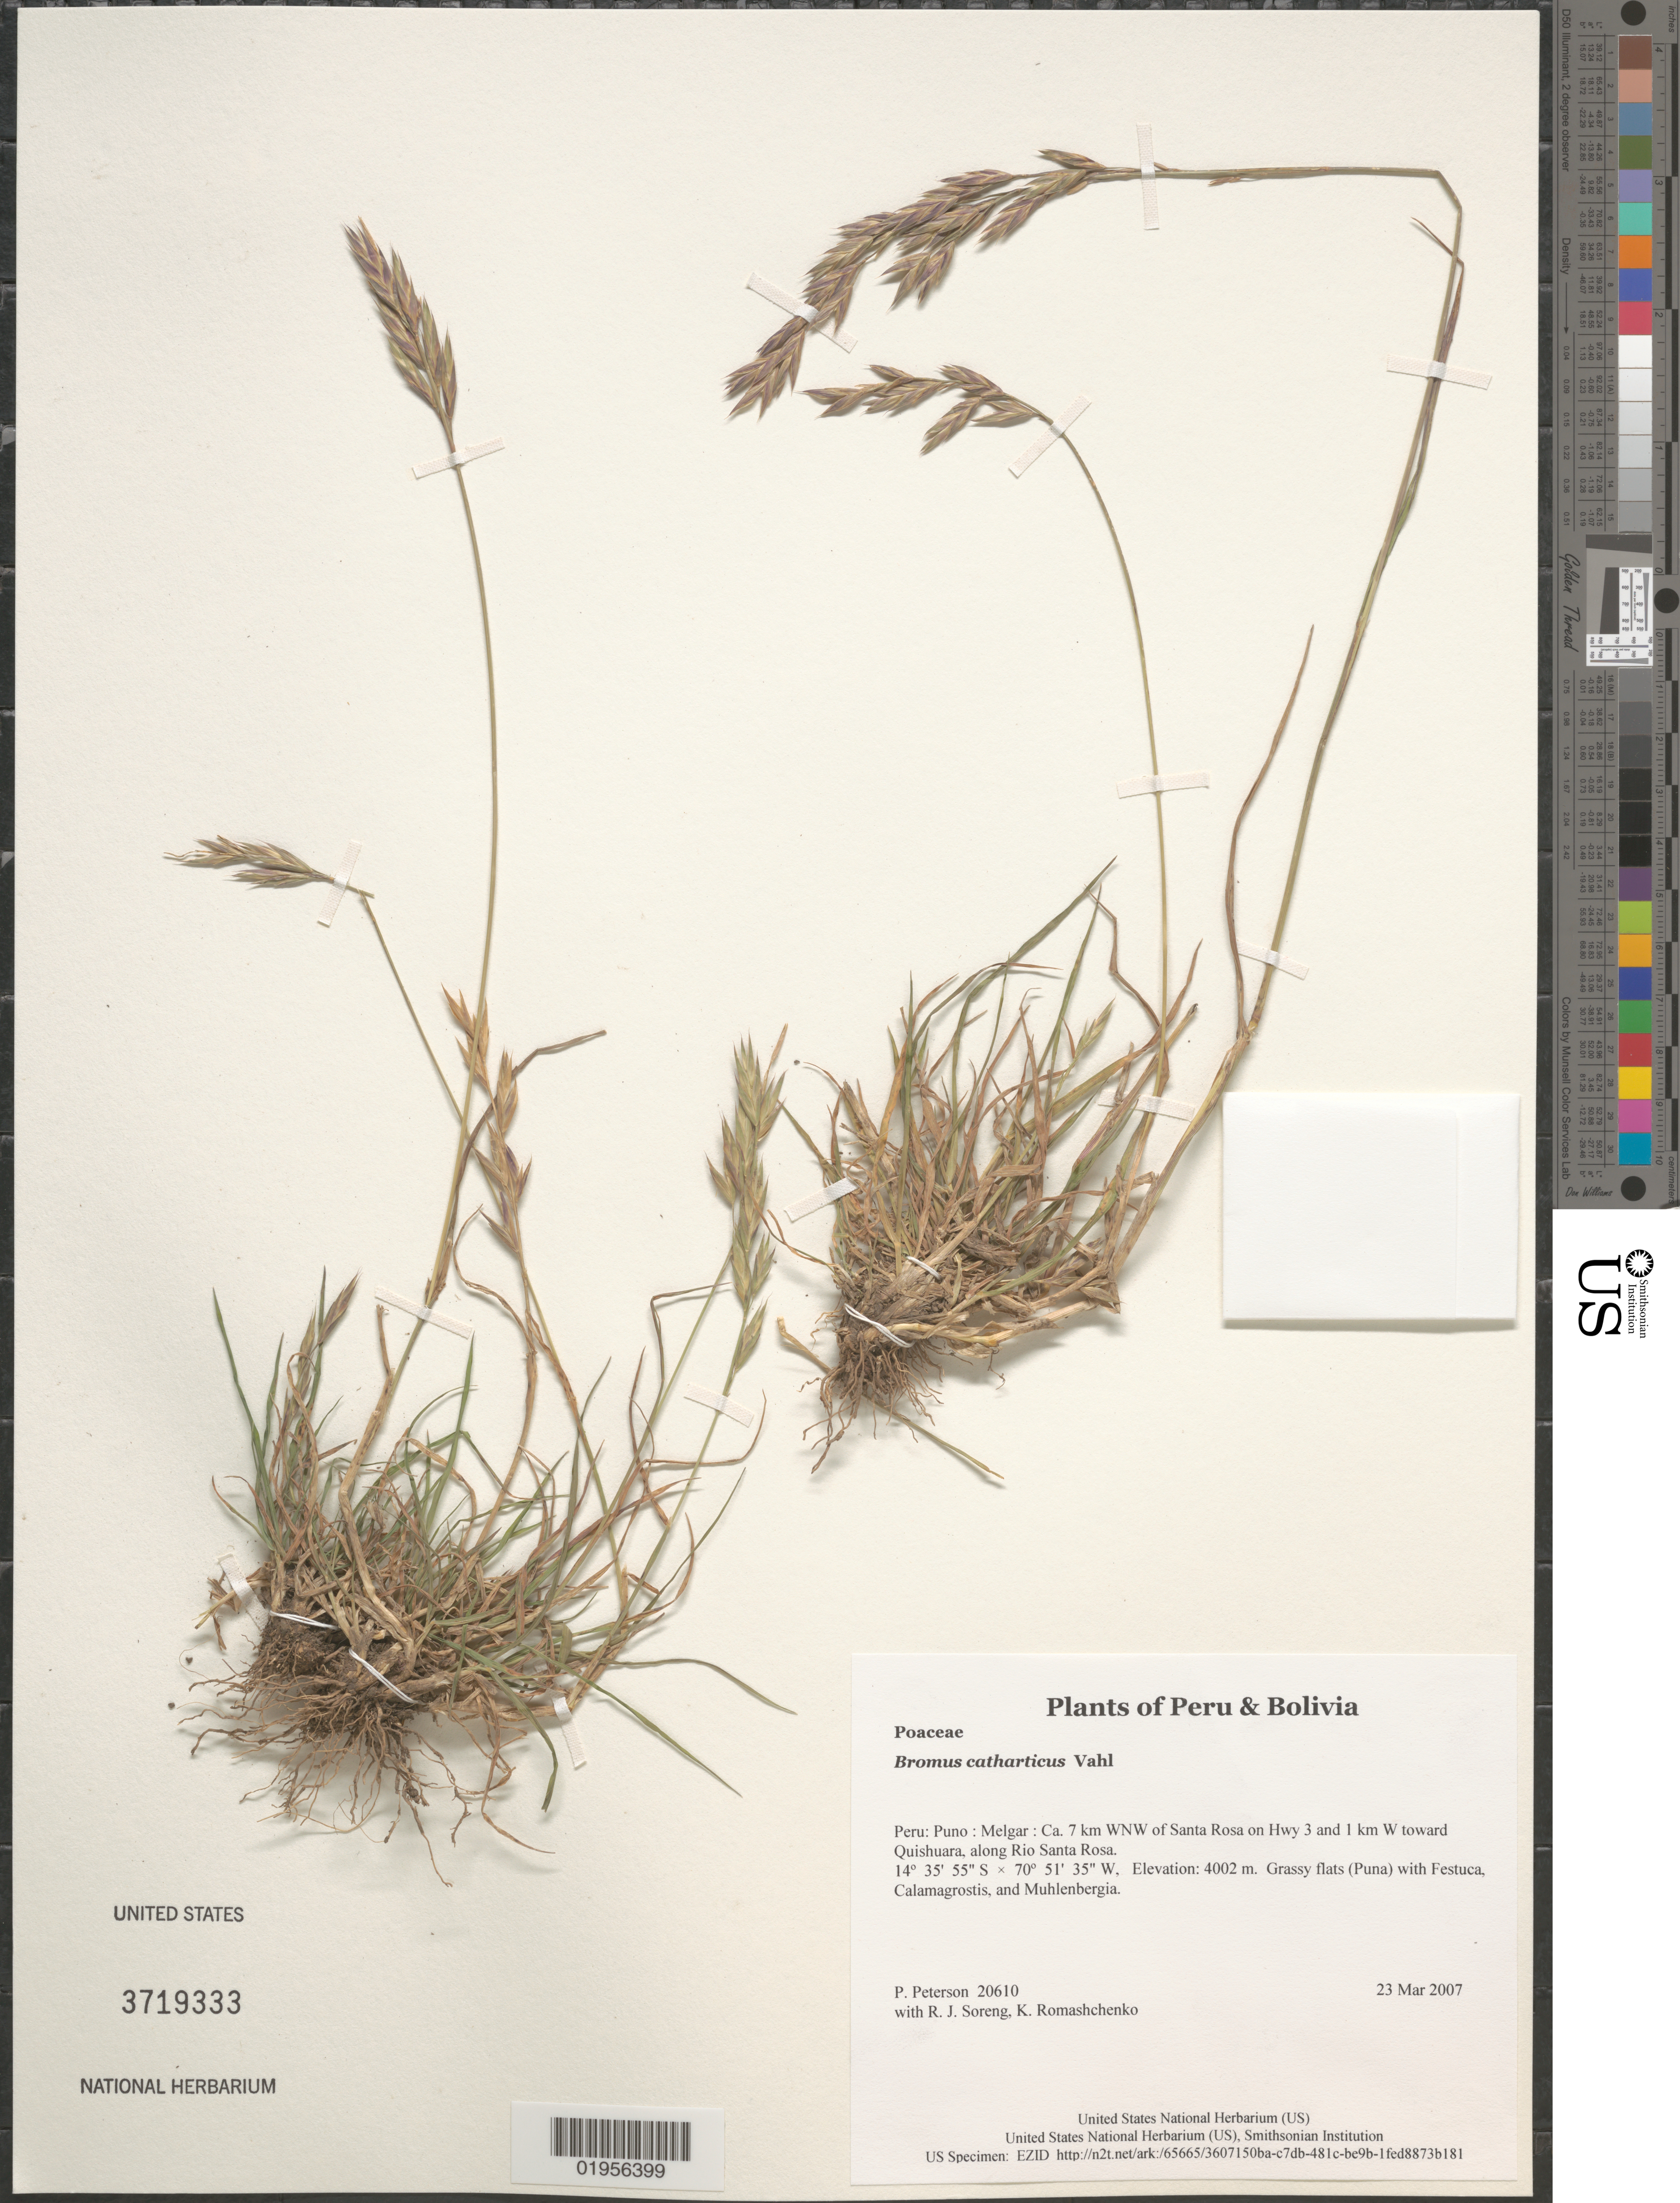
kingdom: Plantae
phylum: Tracheophyta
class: Liliopsida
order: Poales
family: Poaceae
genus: Bromus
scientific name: Bromus catharticus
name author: Vahl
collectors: P. M. Peterson, R. J. Soreng & K. Romashchenko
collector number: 20610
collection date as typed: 23 Mar 2007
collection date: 2007-03-23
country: Peru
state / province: Puno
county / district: Melgar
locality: Ca. 7 km WNW of Santa Rosa on Hwy 3 and 1 km W toward Quishuara, along Rio Santa Rosa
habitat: Grassy flats (Puna) with Festuca, Calamagrostis, and Muhlenbergia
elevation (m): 4002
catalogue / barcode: US 3719333